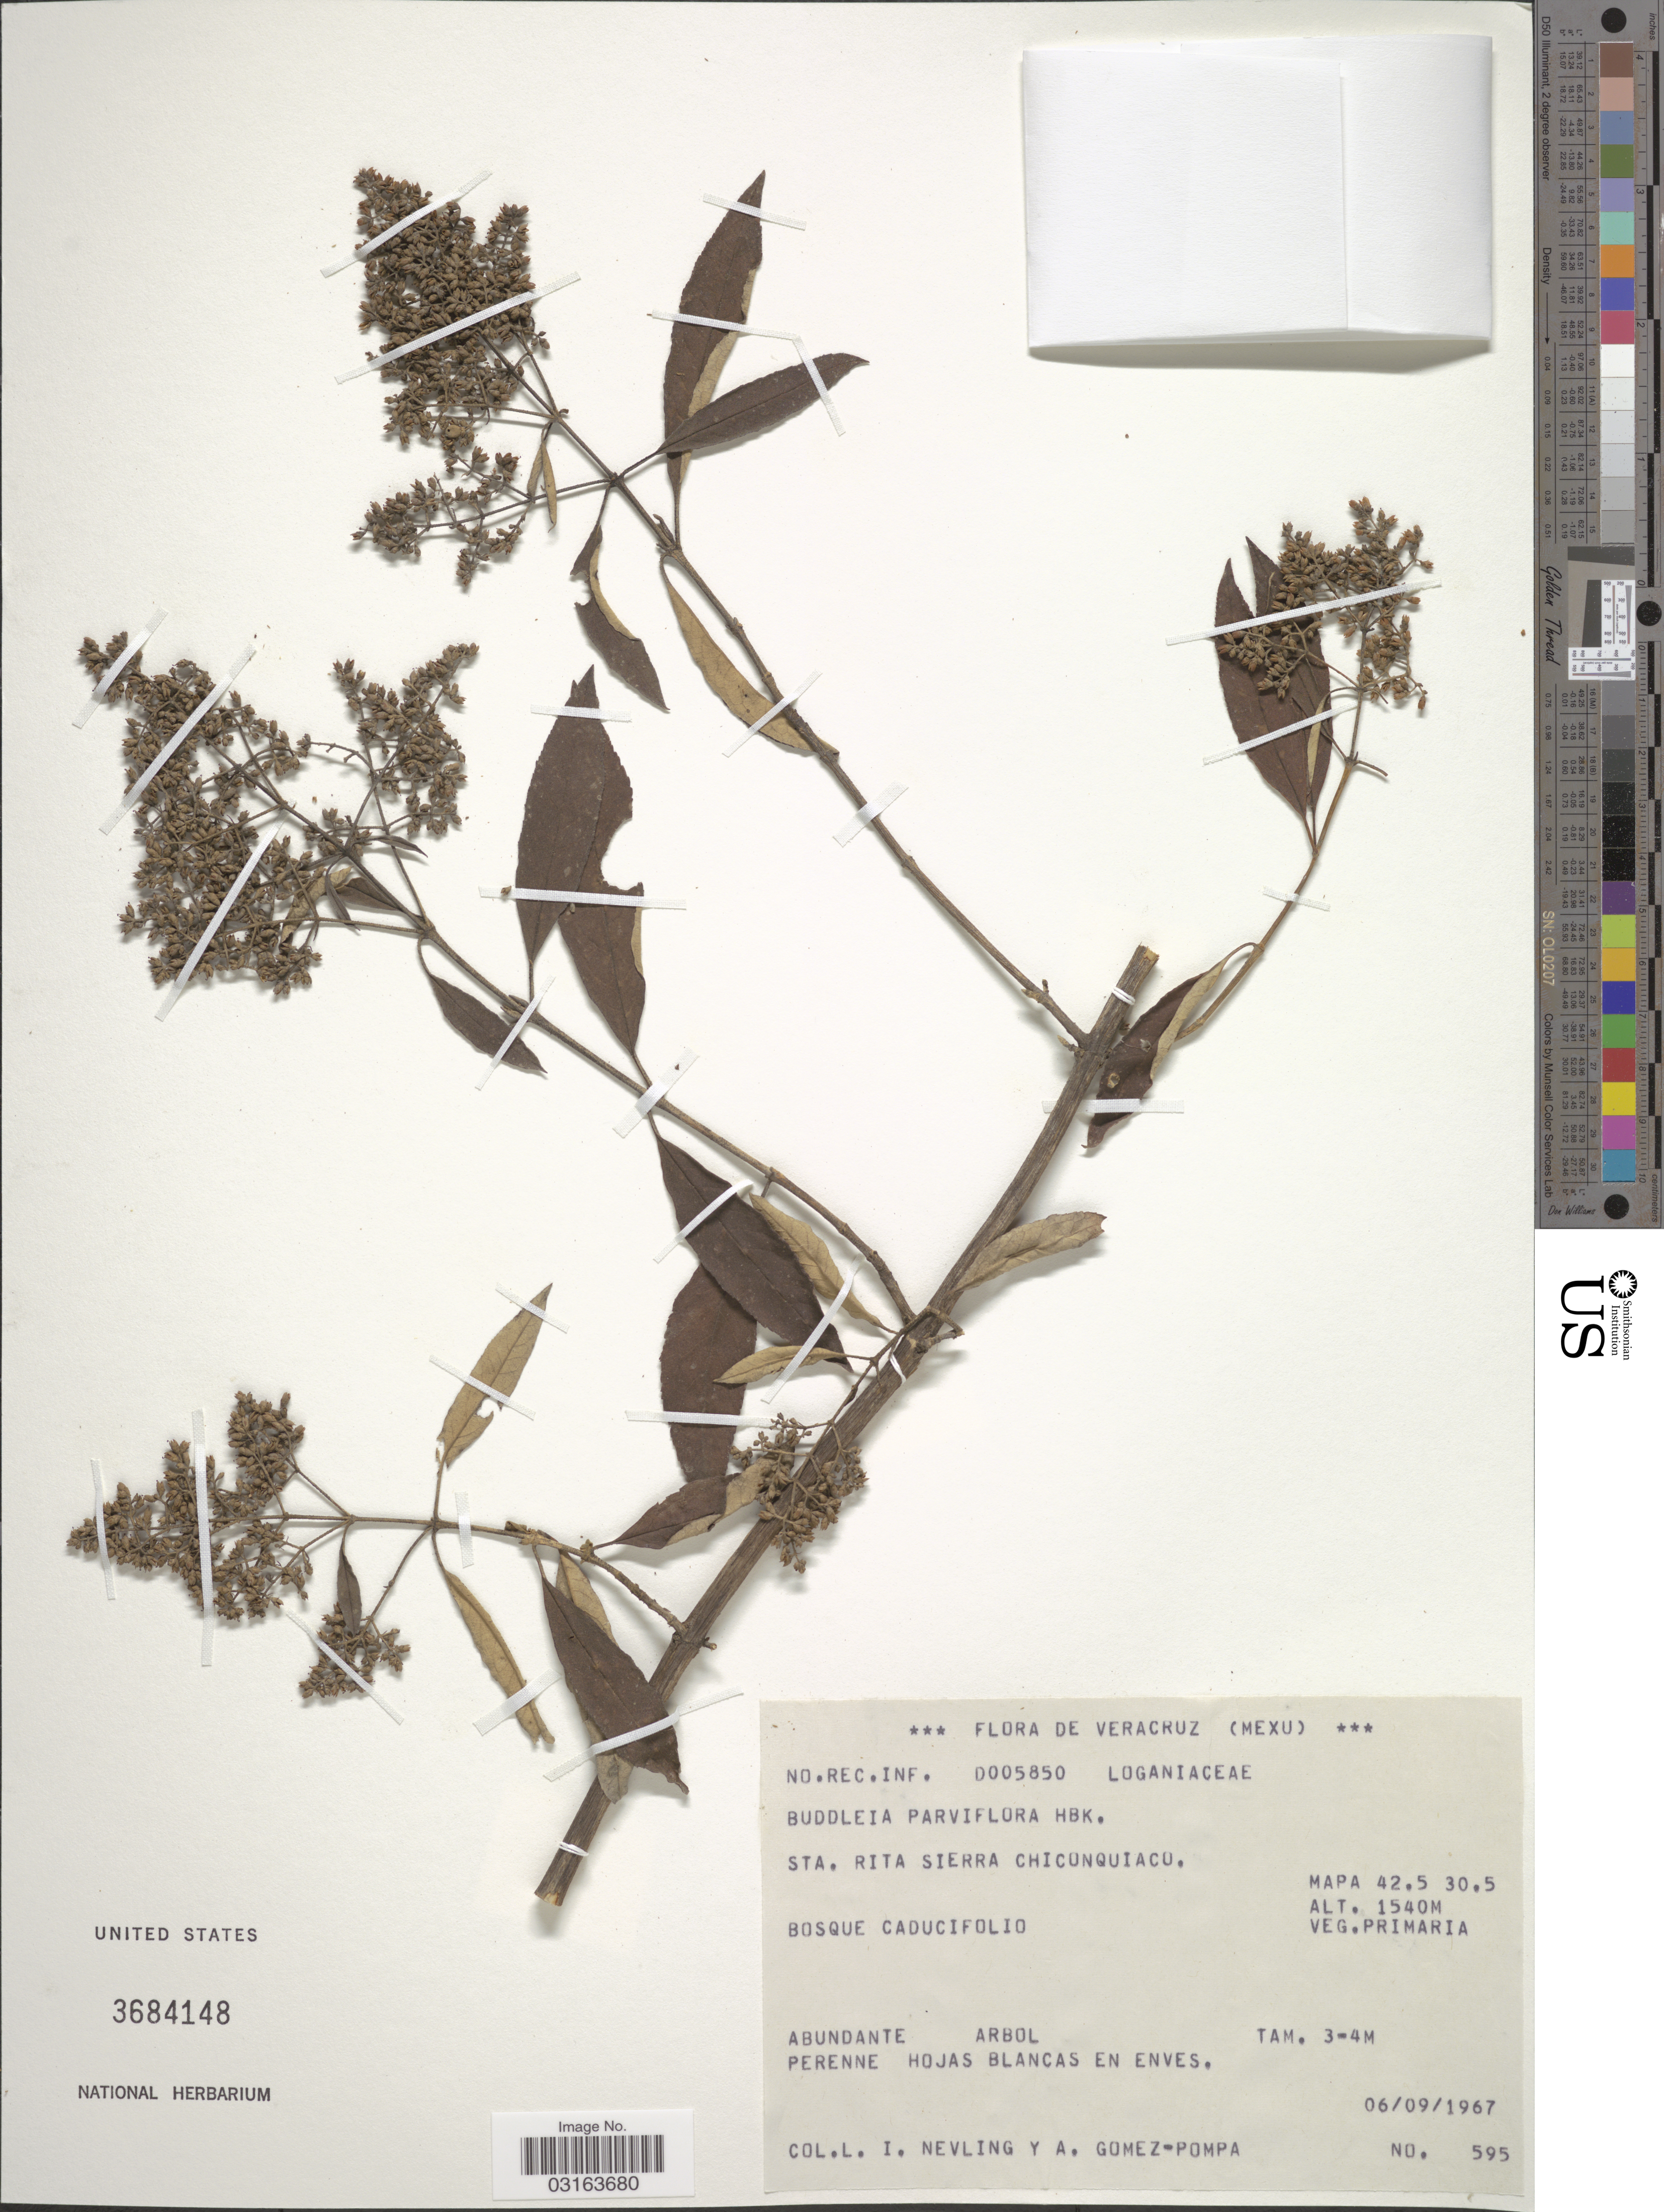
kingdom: Plantae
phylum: Tracheophyta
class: Magnoliopsida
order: Lamiales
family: Scrophulariaceae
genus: Buddleja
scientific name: Buddleja parviflora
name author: Kunth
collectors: I. Nevling & A. Gómez Pompa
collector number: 595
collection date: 1967-09-06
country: Mexico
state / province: Veracruz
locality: Veracruz. Sta. Rita Sierra Chiconquiaco. Mapa 42.5 30.5.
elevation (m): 1540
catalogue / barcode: US 3684148